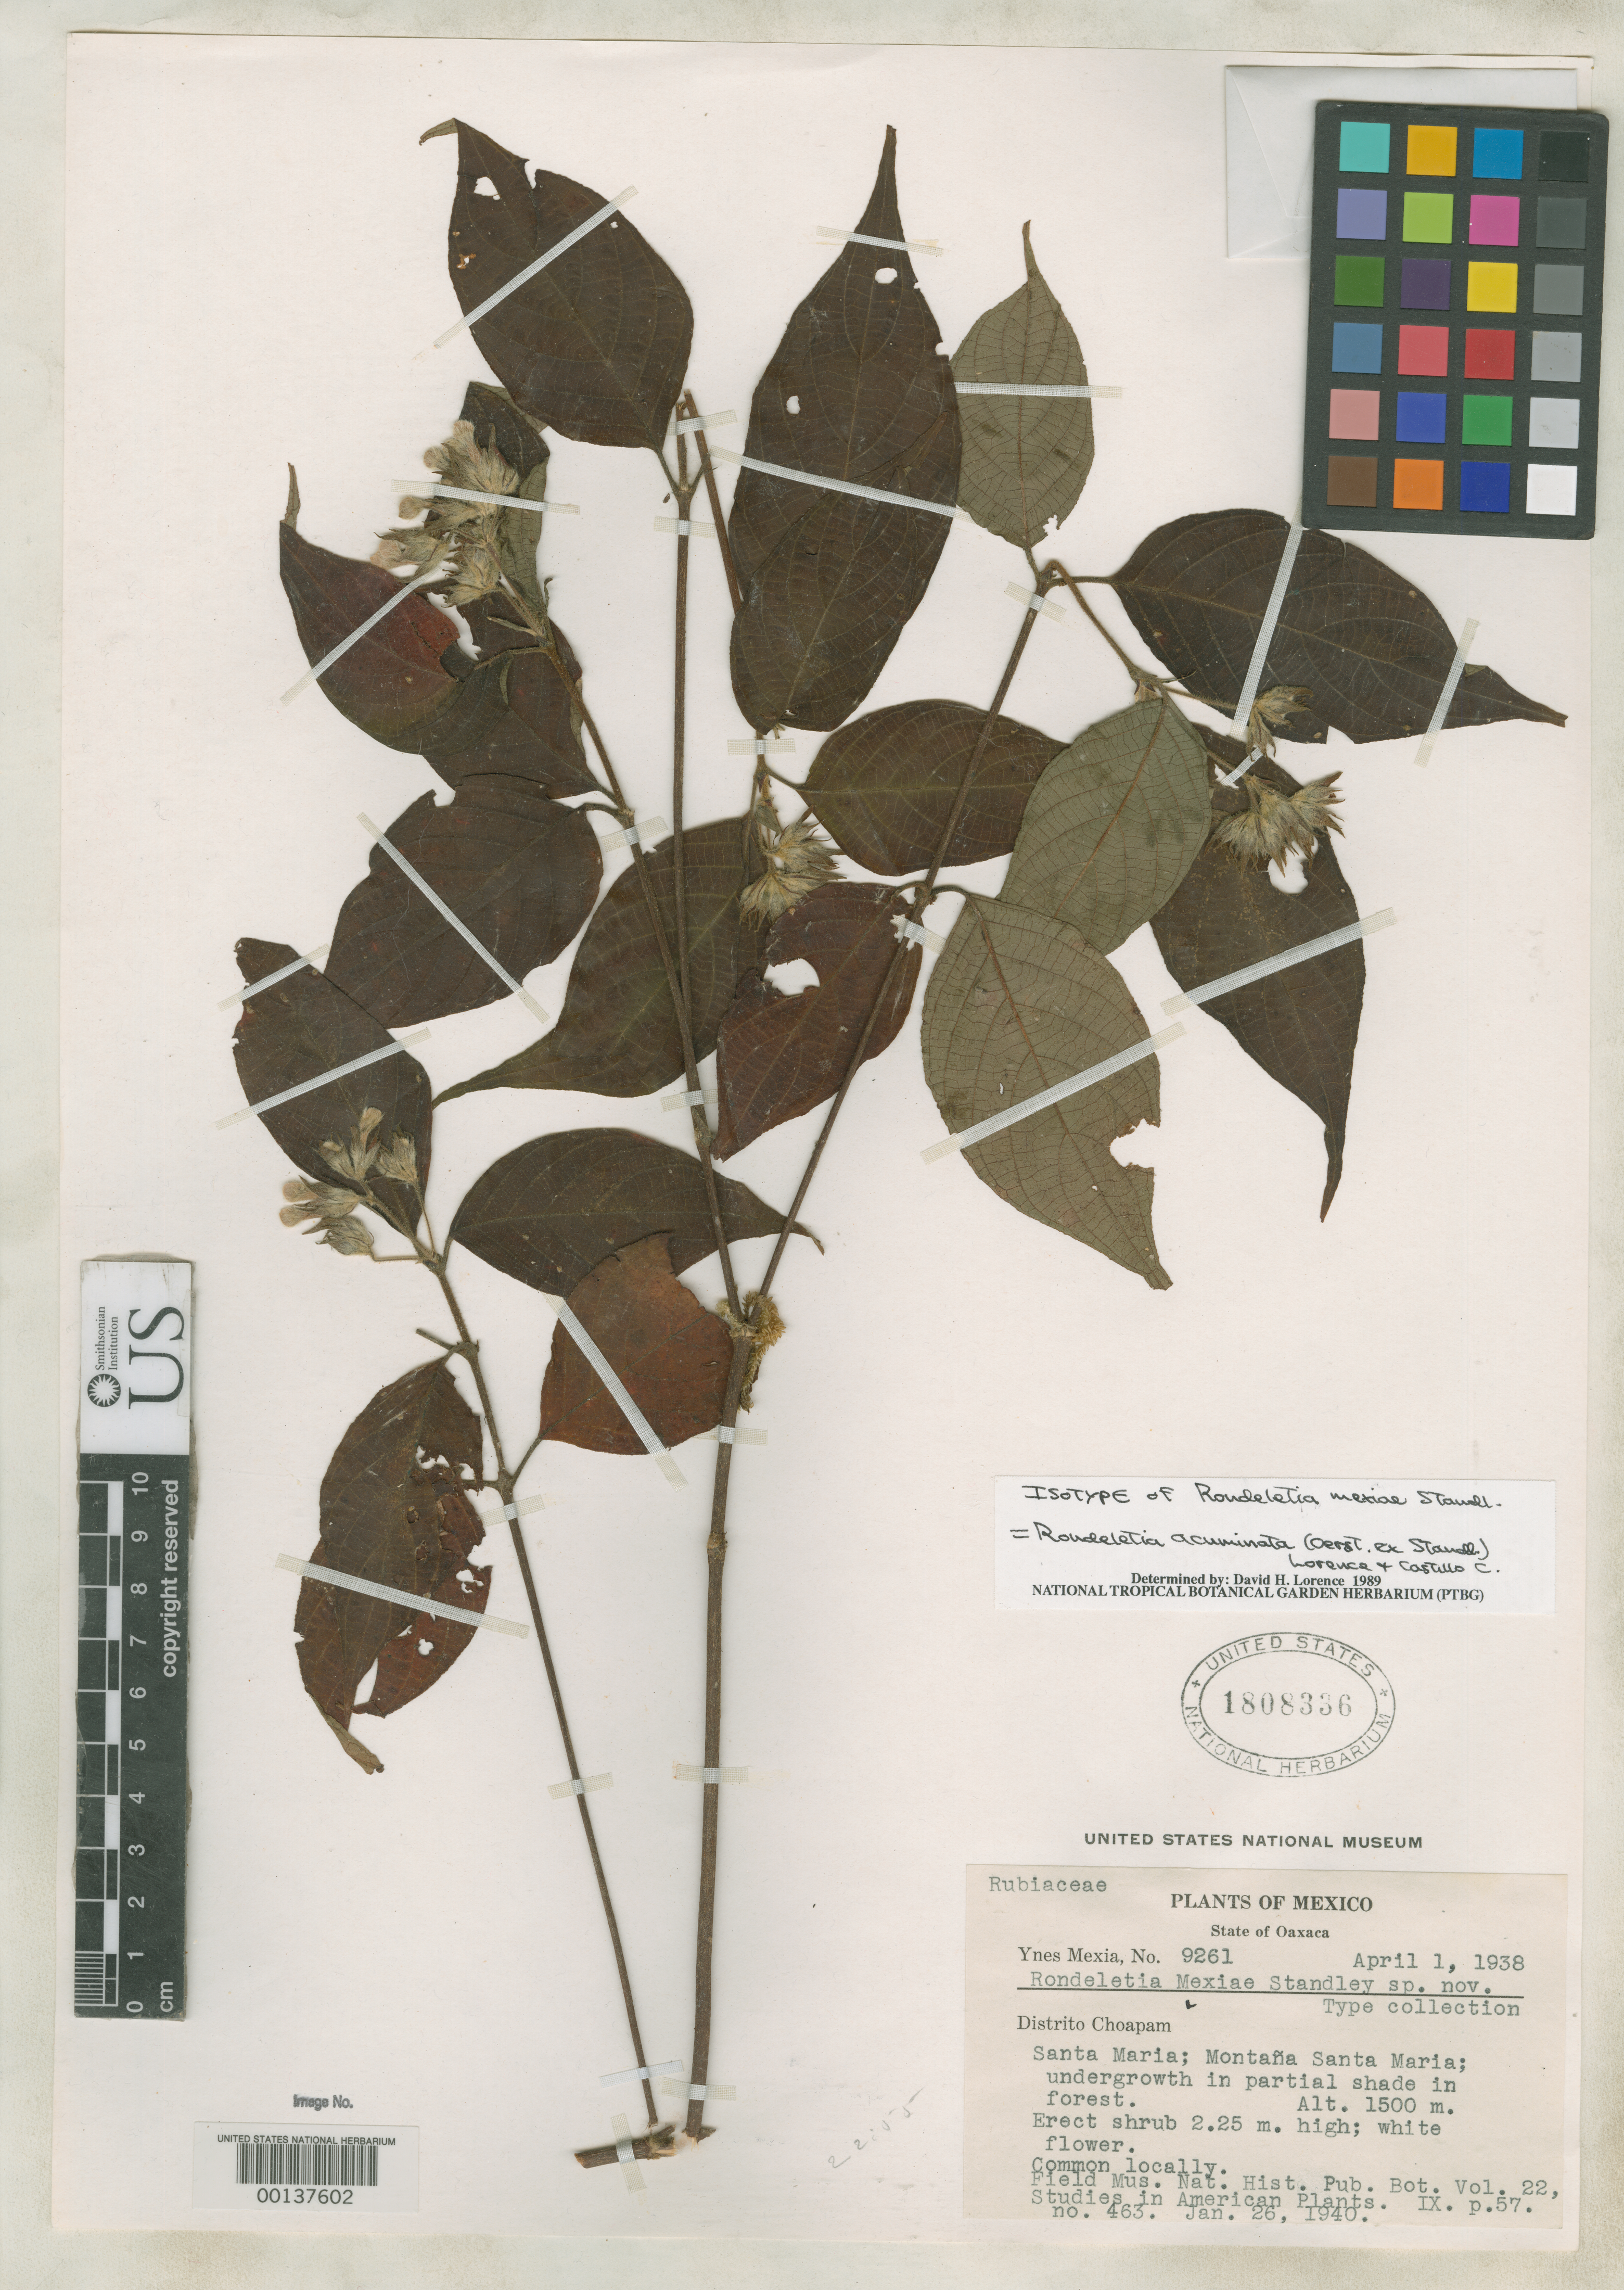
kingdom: Plantae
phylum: Tracheophyta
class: Magnoliopsida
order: Gentianales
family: Rubiaceae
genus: Rondeletia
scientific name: Rondeletia mexiae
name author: Standl.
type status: Isotype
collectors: Y. Mexia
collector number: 9261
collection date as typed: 01 Apr 1938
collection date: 1938-04-01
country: Mexico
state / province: Oaxaca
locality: Santa Maria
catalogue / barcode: US 1808336